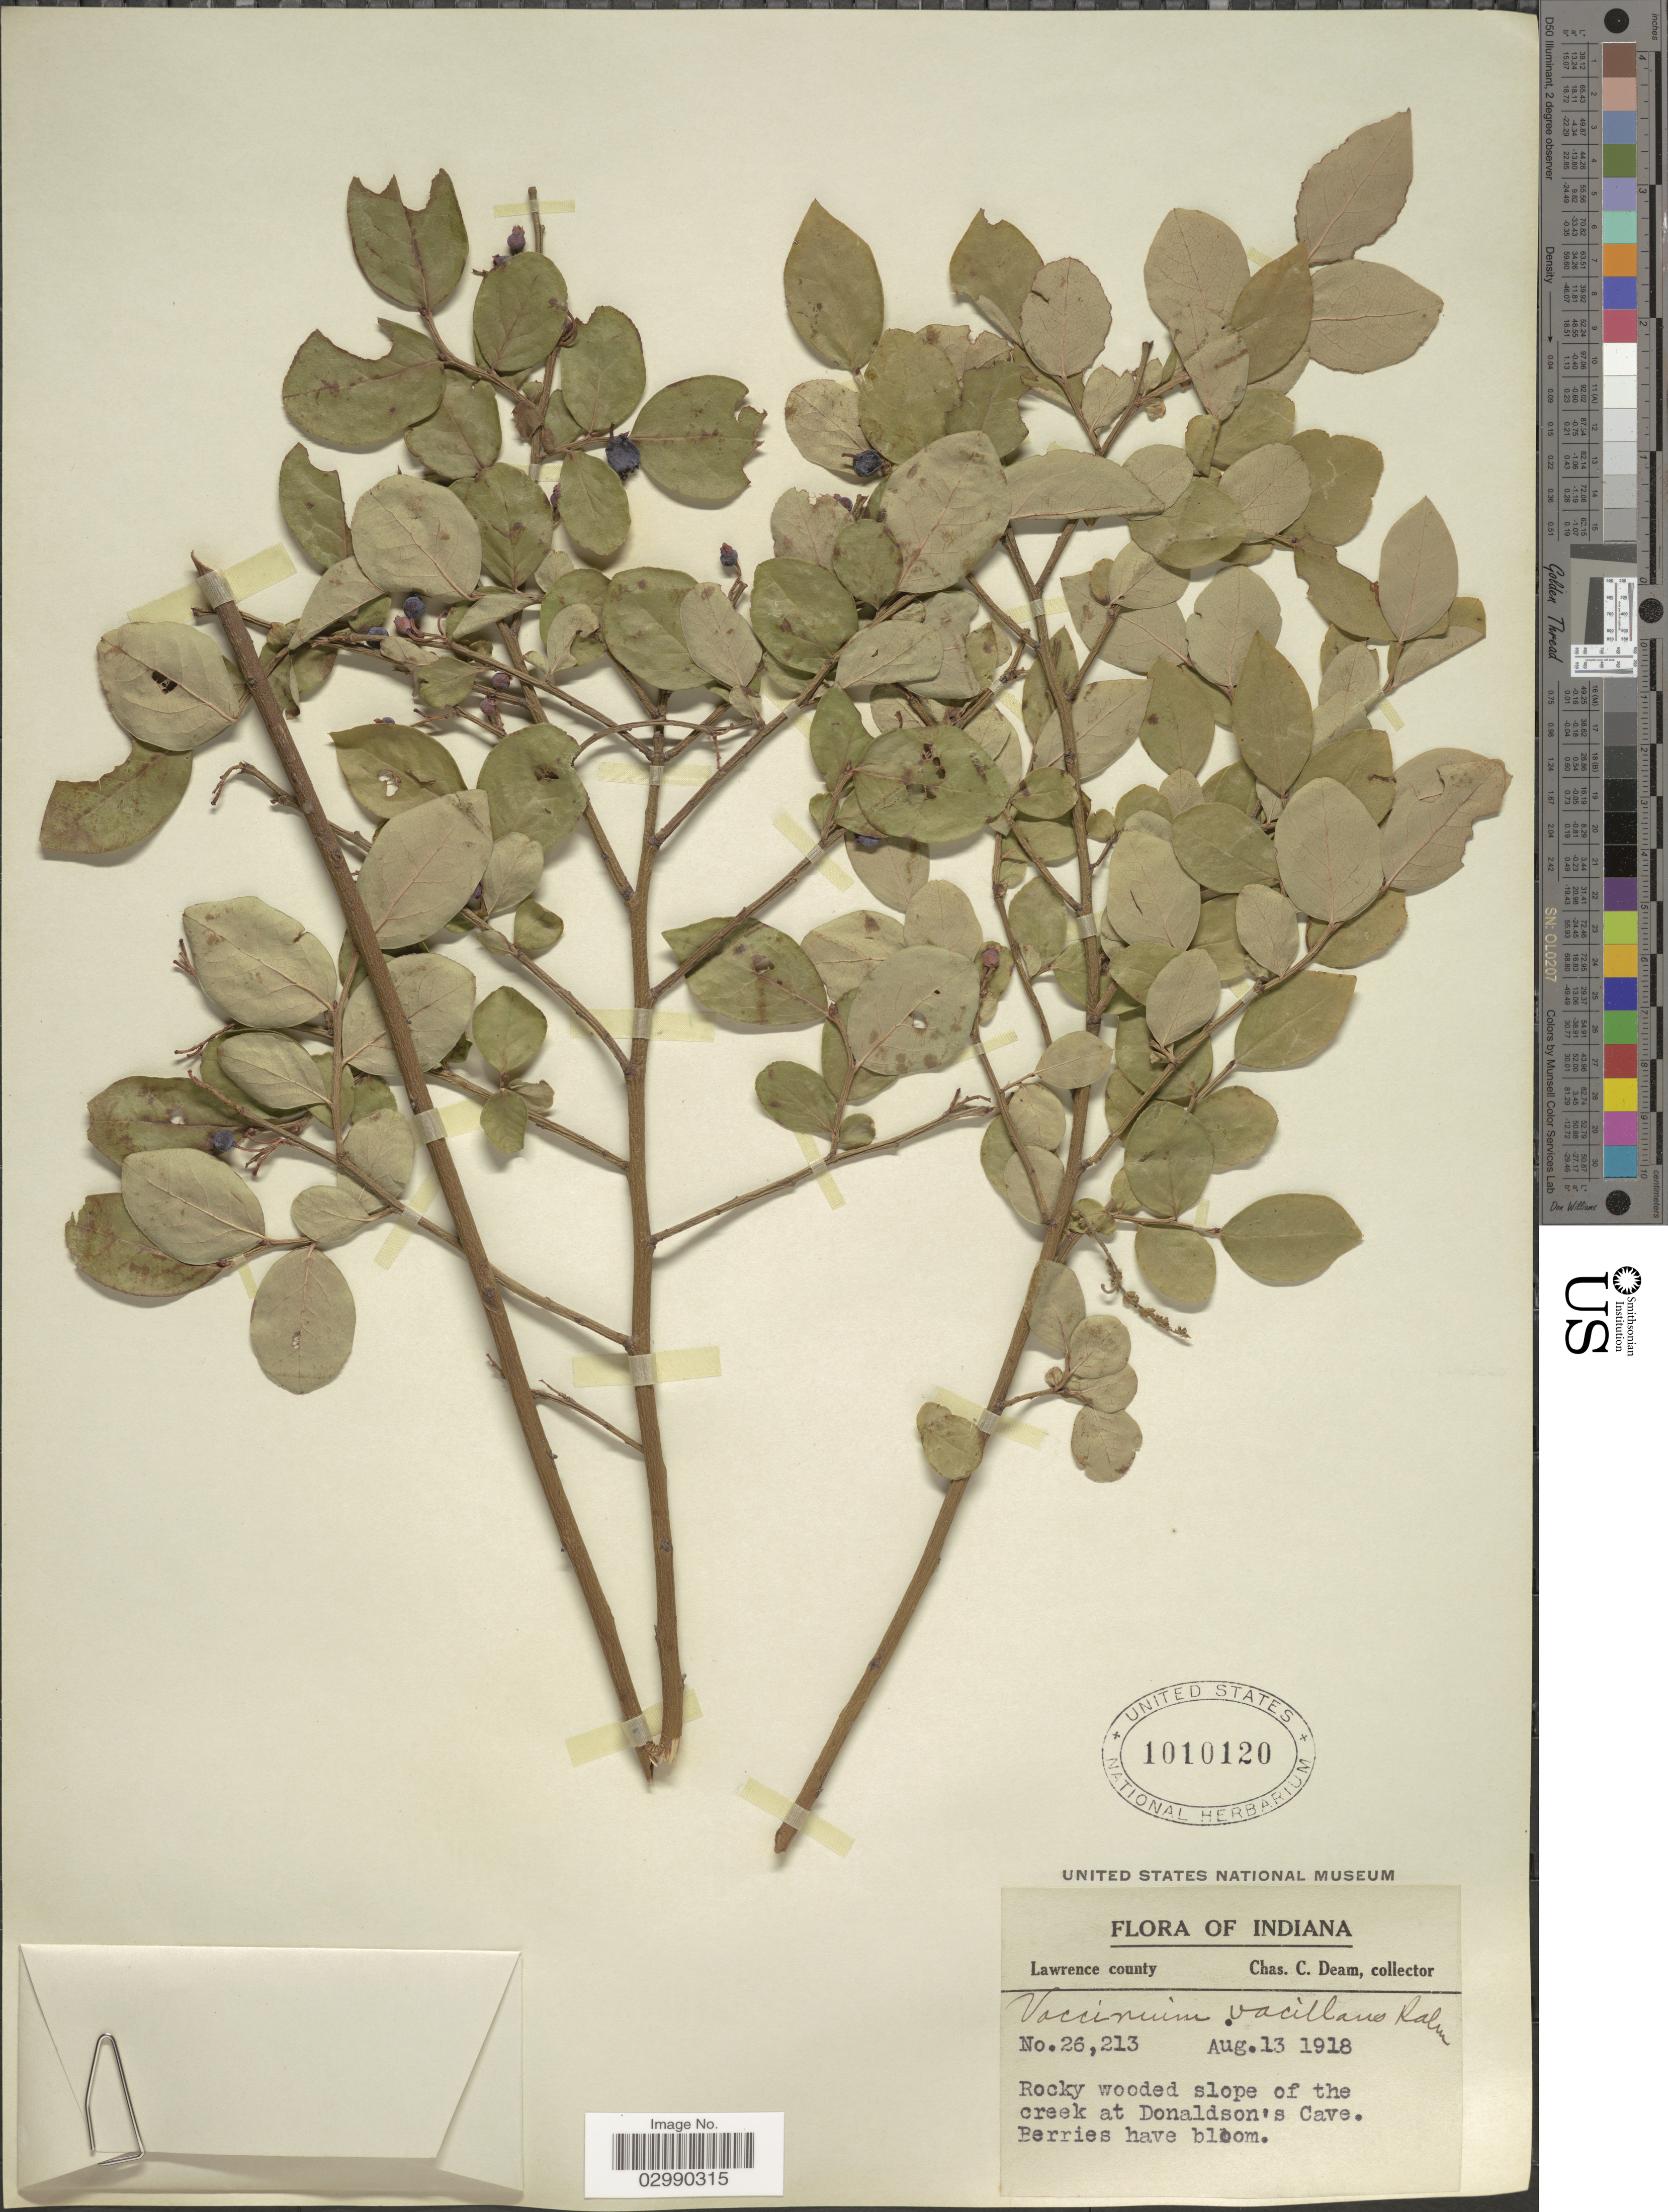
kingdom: Plantae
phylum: Tracheophyta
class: Magnoliopsida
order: Ericales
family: Ericaceae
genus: Vaccinium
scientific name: Vaccinium vacillans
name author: Kalm ex Torr.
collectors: C. Deam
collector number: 26213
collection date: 1918-08-13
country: United States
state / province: Indiana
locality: Lawrence county, Rocky wooded slope of the creek at Donaldson's Cave.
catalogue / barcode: US 1010120